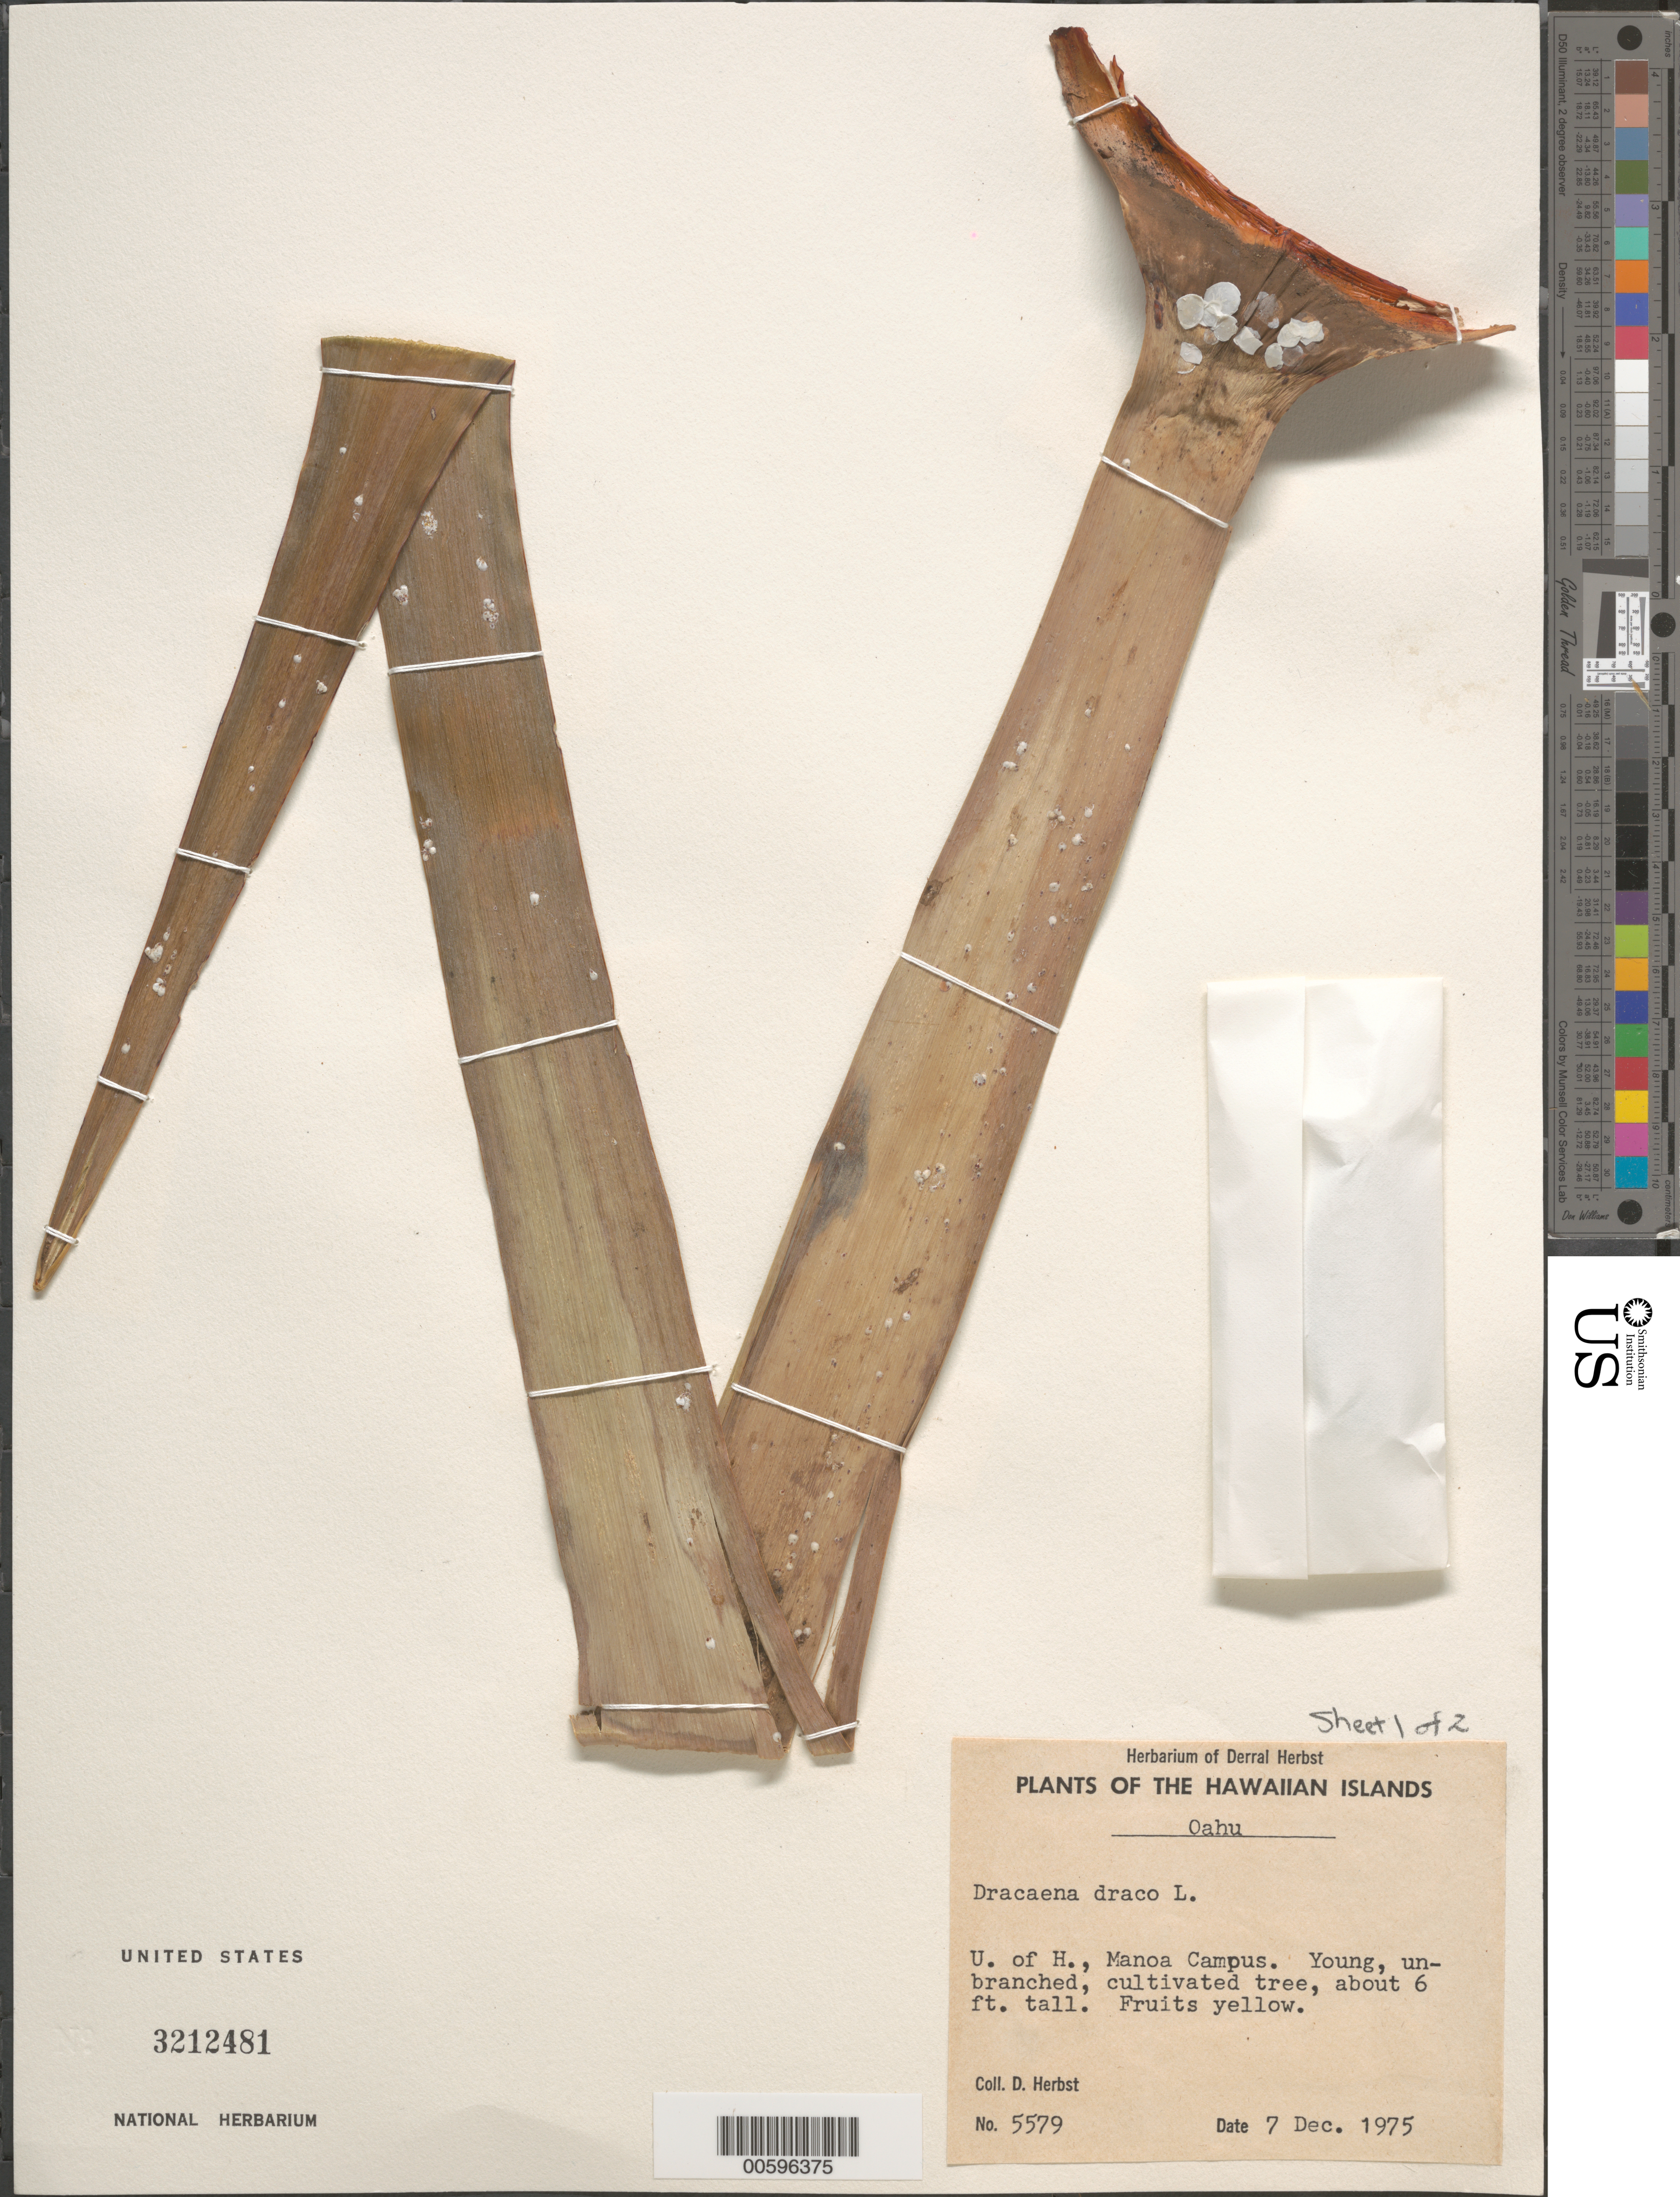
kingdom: Plantae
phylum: Tracheophyta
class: Liliopsida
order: Asparagales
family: Asparagaceae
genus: Dracaena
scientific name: Dracaena draco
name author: L.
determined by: Staples, G. W.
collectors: D. R. Herbst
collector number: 5579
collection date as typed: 7 Dec 1975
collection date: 1975-12-07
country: United States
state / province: Hawaii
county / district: Honolulu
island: Oahu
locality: U of H, Manoa Campus.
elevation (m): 0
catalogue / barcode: US 3212481